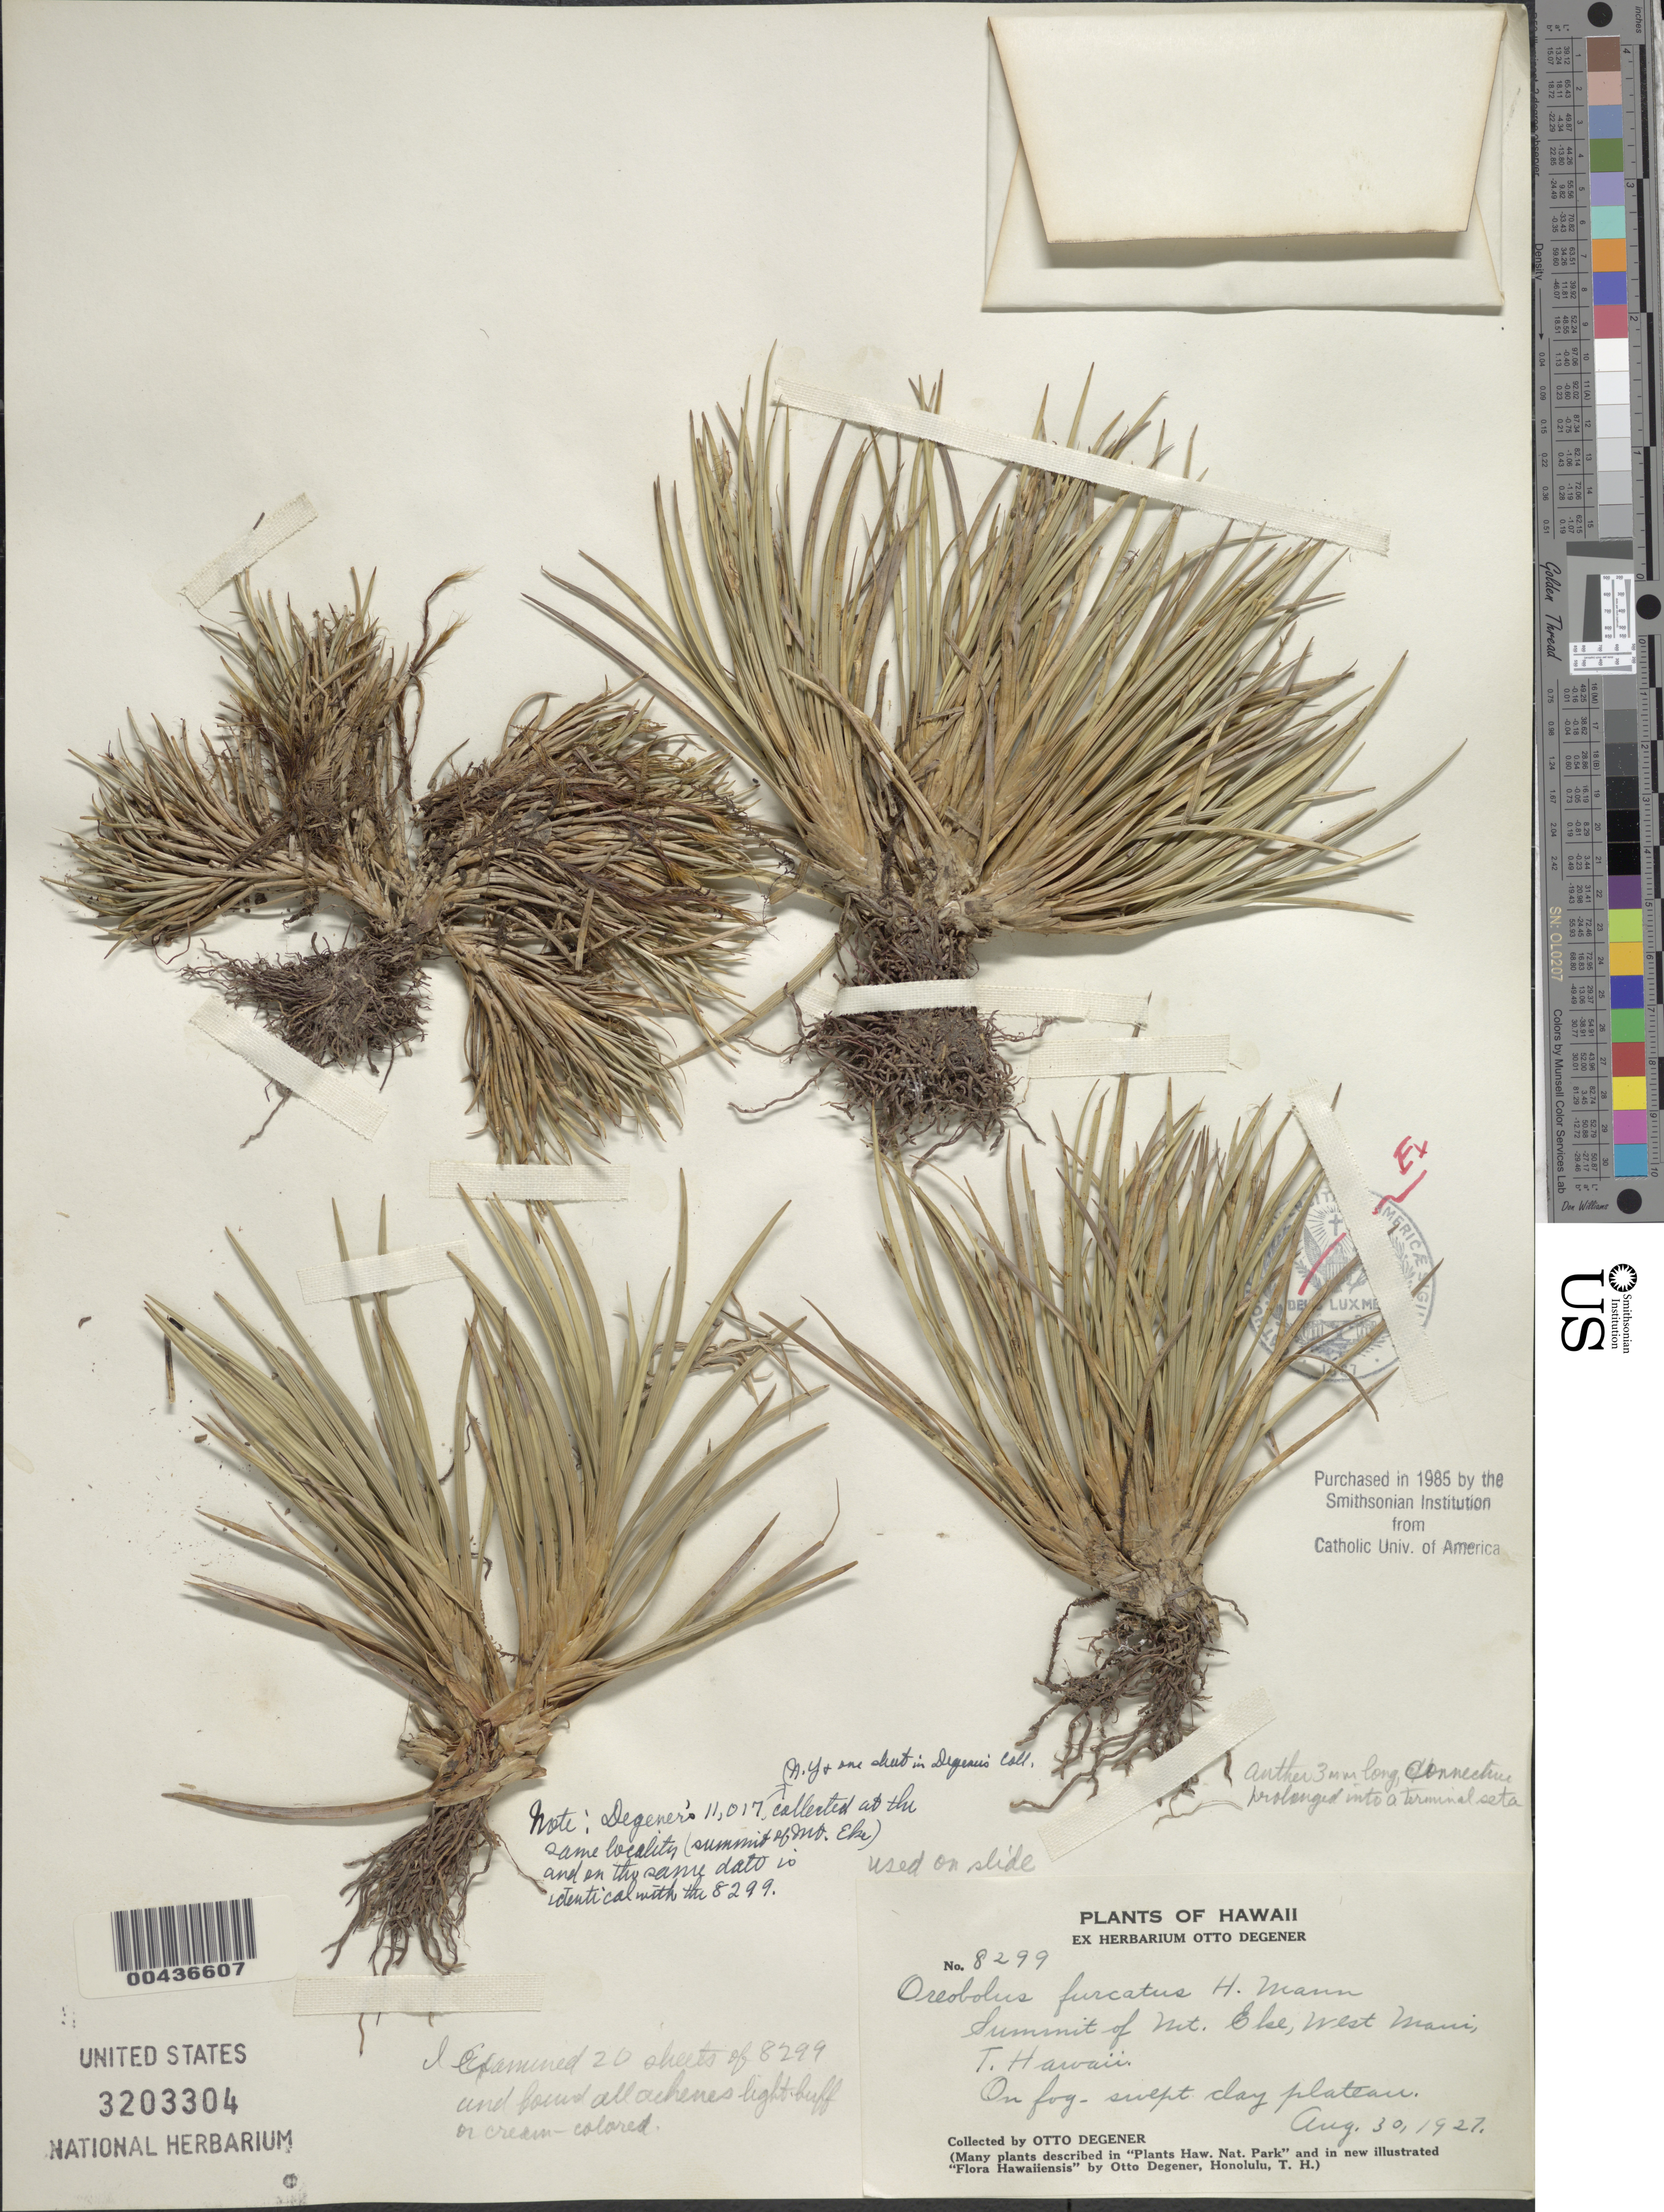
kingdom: Plantae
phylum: Tracheophyta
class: Liliopsida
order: Poales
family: Cyperaceae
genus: Oreobolus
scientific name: Oreobolus furcatus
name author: H. Mann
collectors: O. Degener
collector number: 8299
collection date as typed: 30 Aug 1927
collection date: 1927-08-30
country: United States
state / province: Hawaii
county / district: Maui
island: Maui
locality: Summit of Mount Eke, W Maui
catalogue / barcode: US 3203304